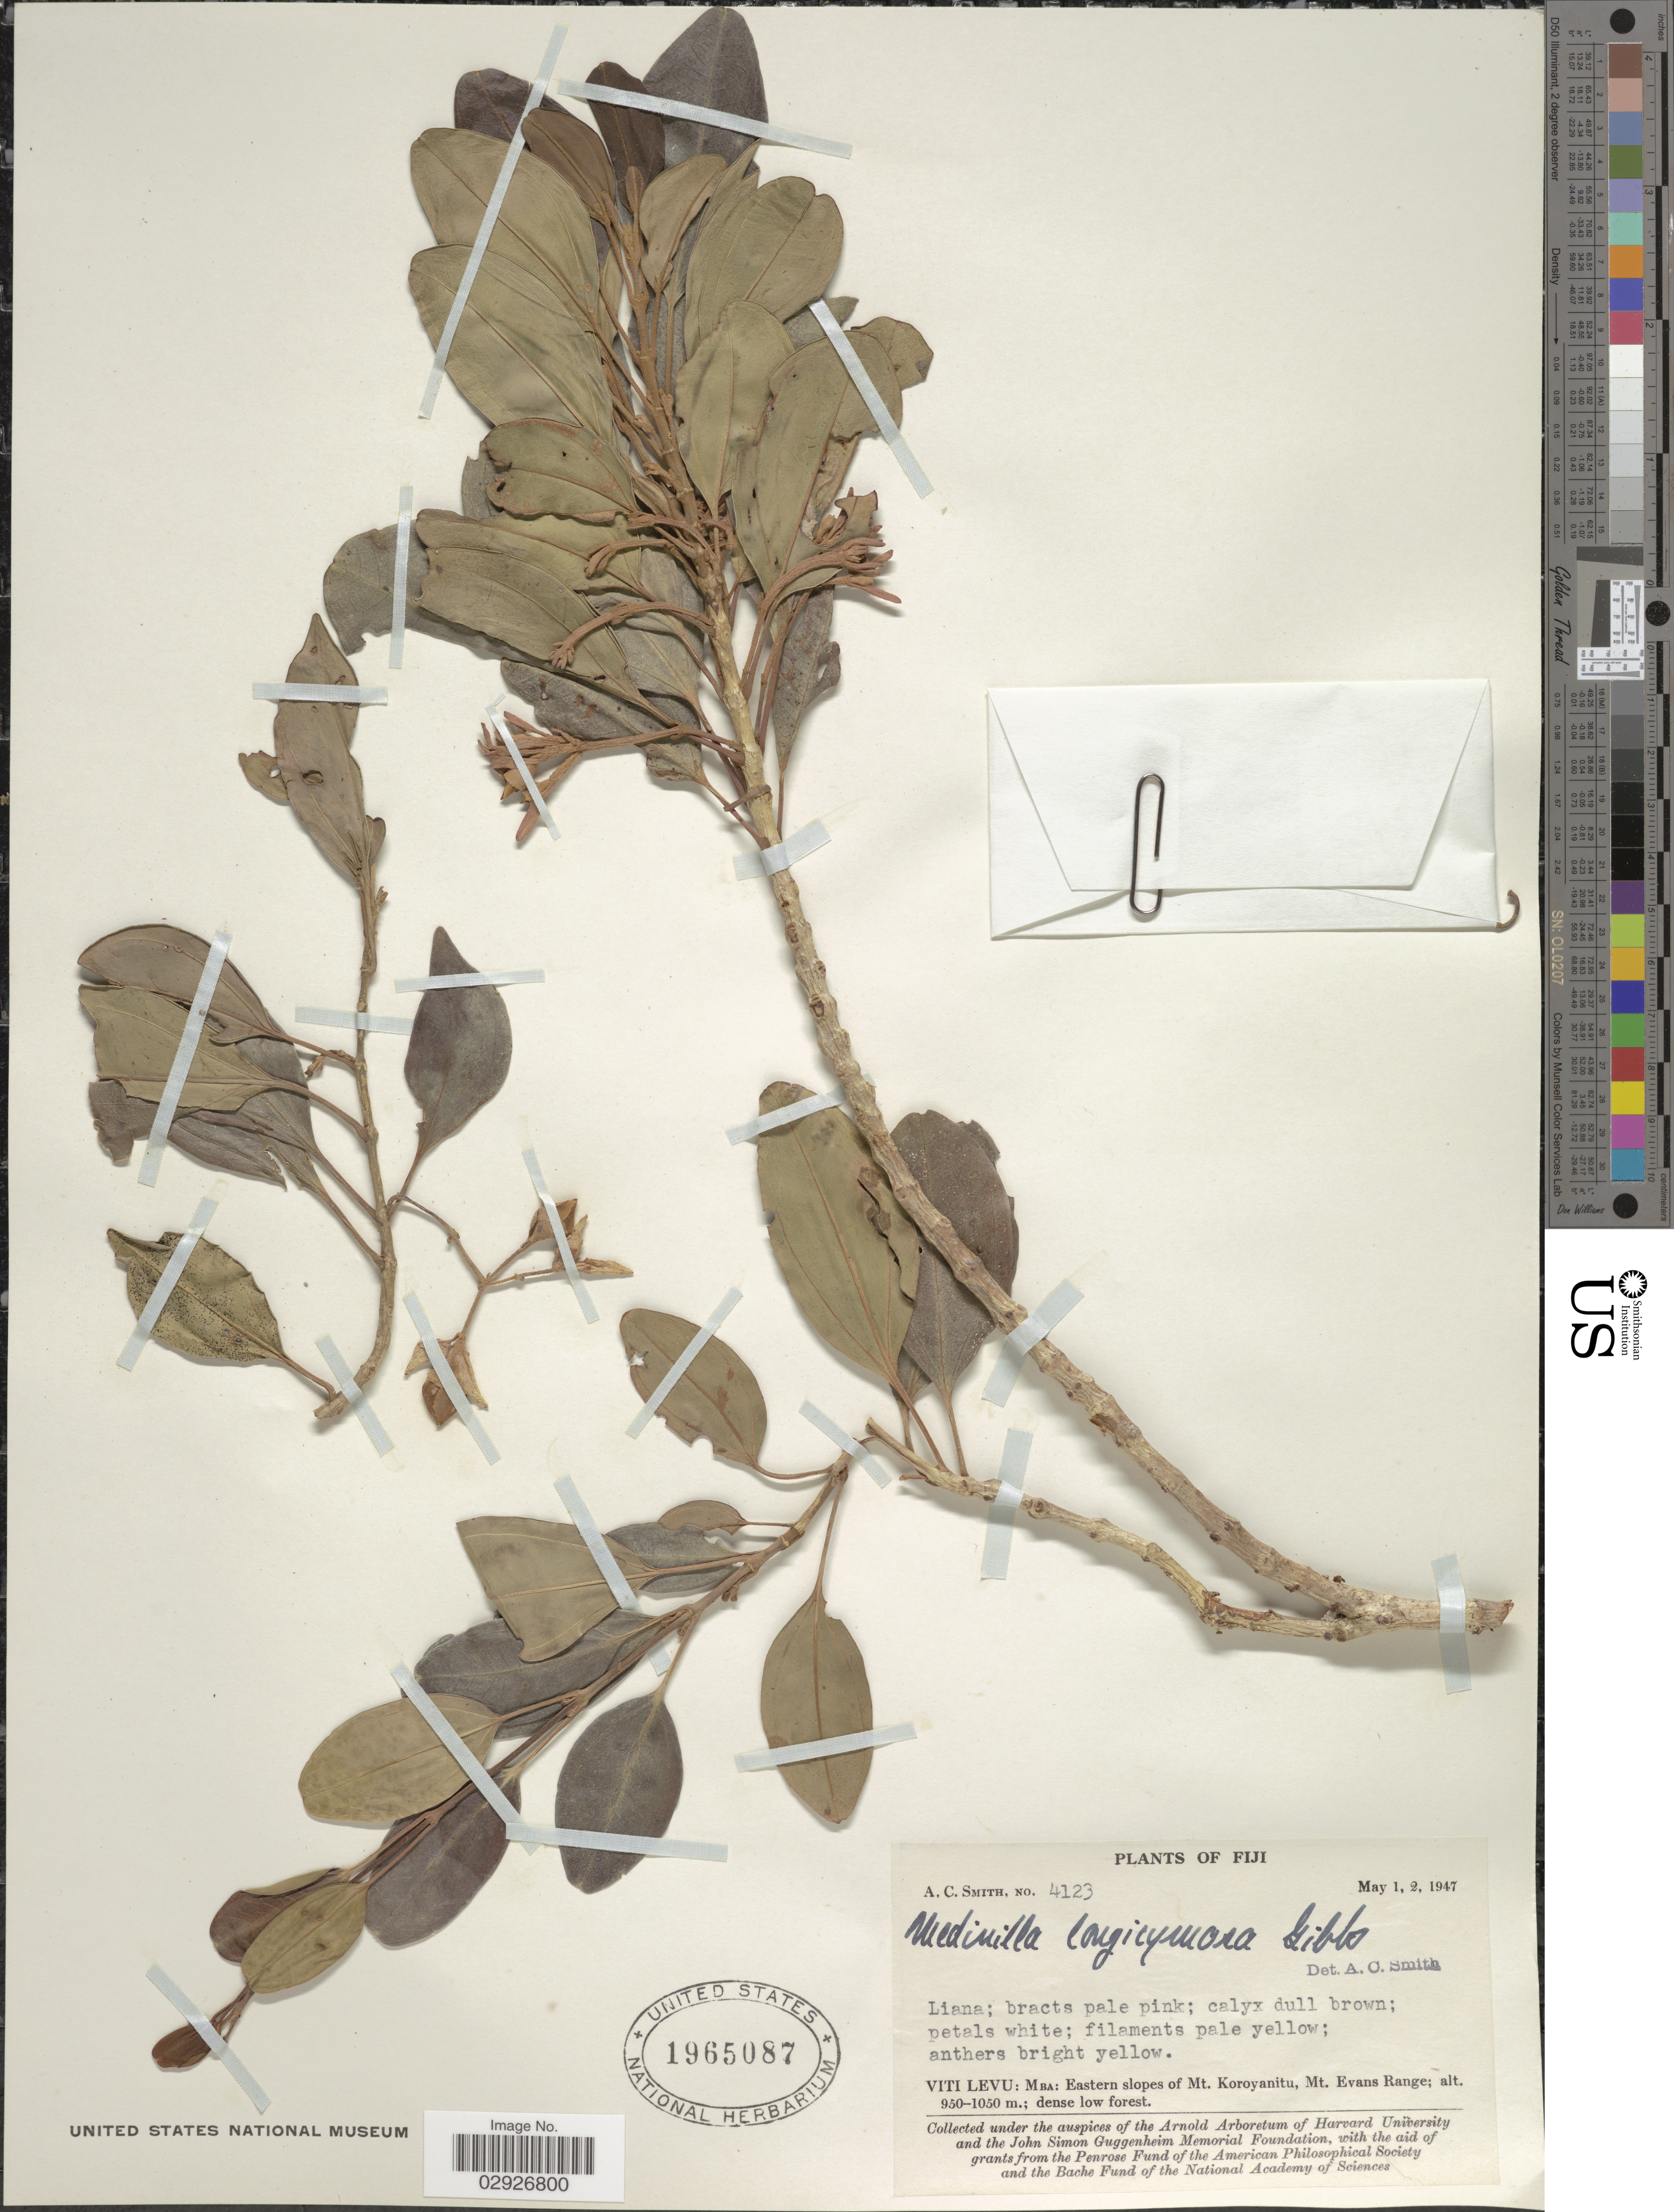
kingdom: Plantae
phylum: Tracheophyta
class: Magnoliopsida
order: Myrtales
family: Melastomataceae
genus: Medinilla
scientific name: Medinilla longicymosa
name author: Gibbs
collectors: A. C. Smith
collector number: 4123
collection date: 1947-05-01/1947-05-02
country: Fiji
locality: Viti Levu: Mba: Eastern slopes of Mt. Koroyanitu, Mt. Evans Range.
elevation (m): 950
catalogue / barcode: US 1965087